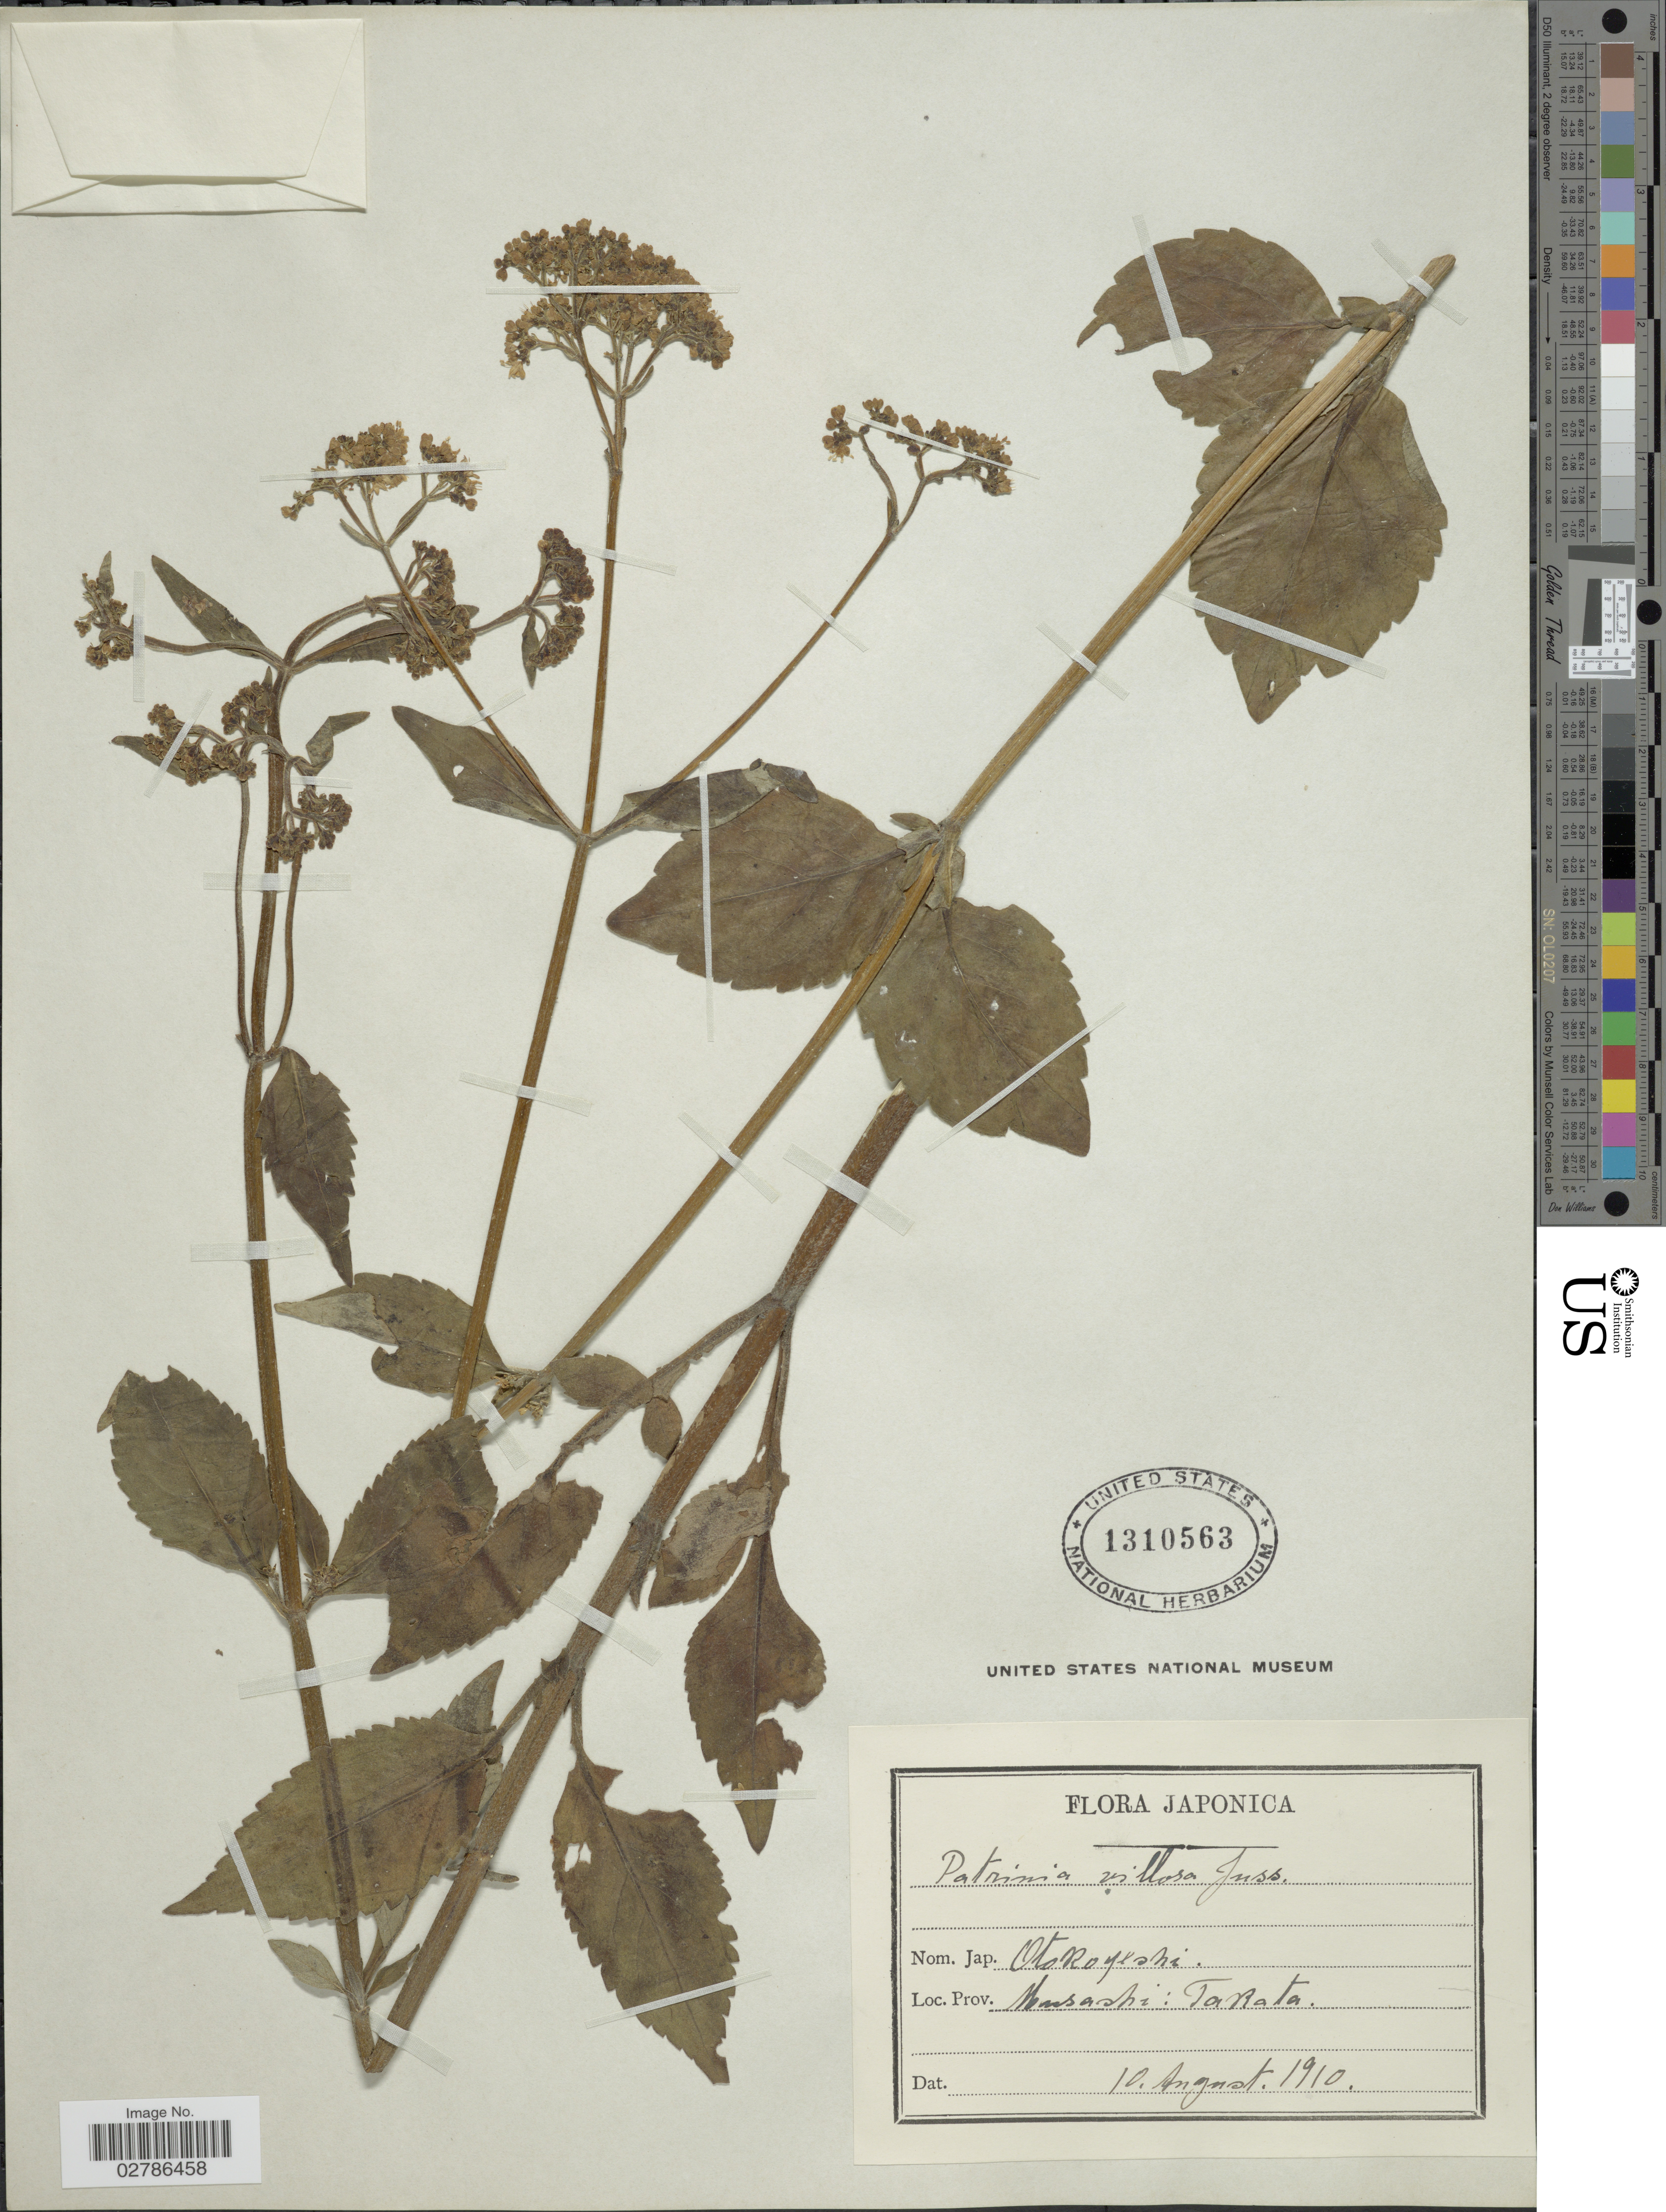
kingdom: Plantae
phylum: Tracheophyta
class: Magnoliopsida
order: Dipsacales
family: Caprifoliaceae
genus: Patrinia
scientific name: Patrinia villosa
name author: (Thunb.) Dufr.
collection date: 1910-08-10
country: Japan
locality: Musashi: Takata.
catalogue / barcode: US 1310563